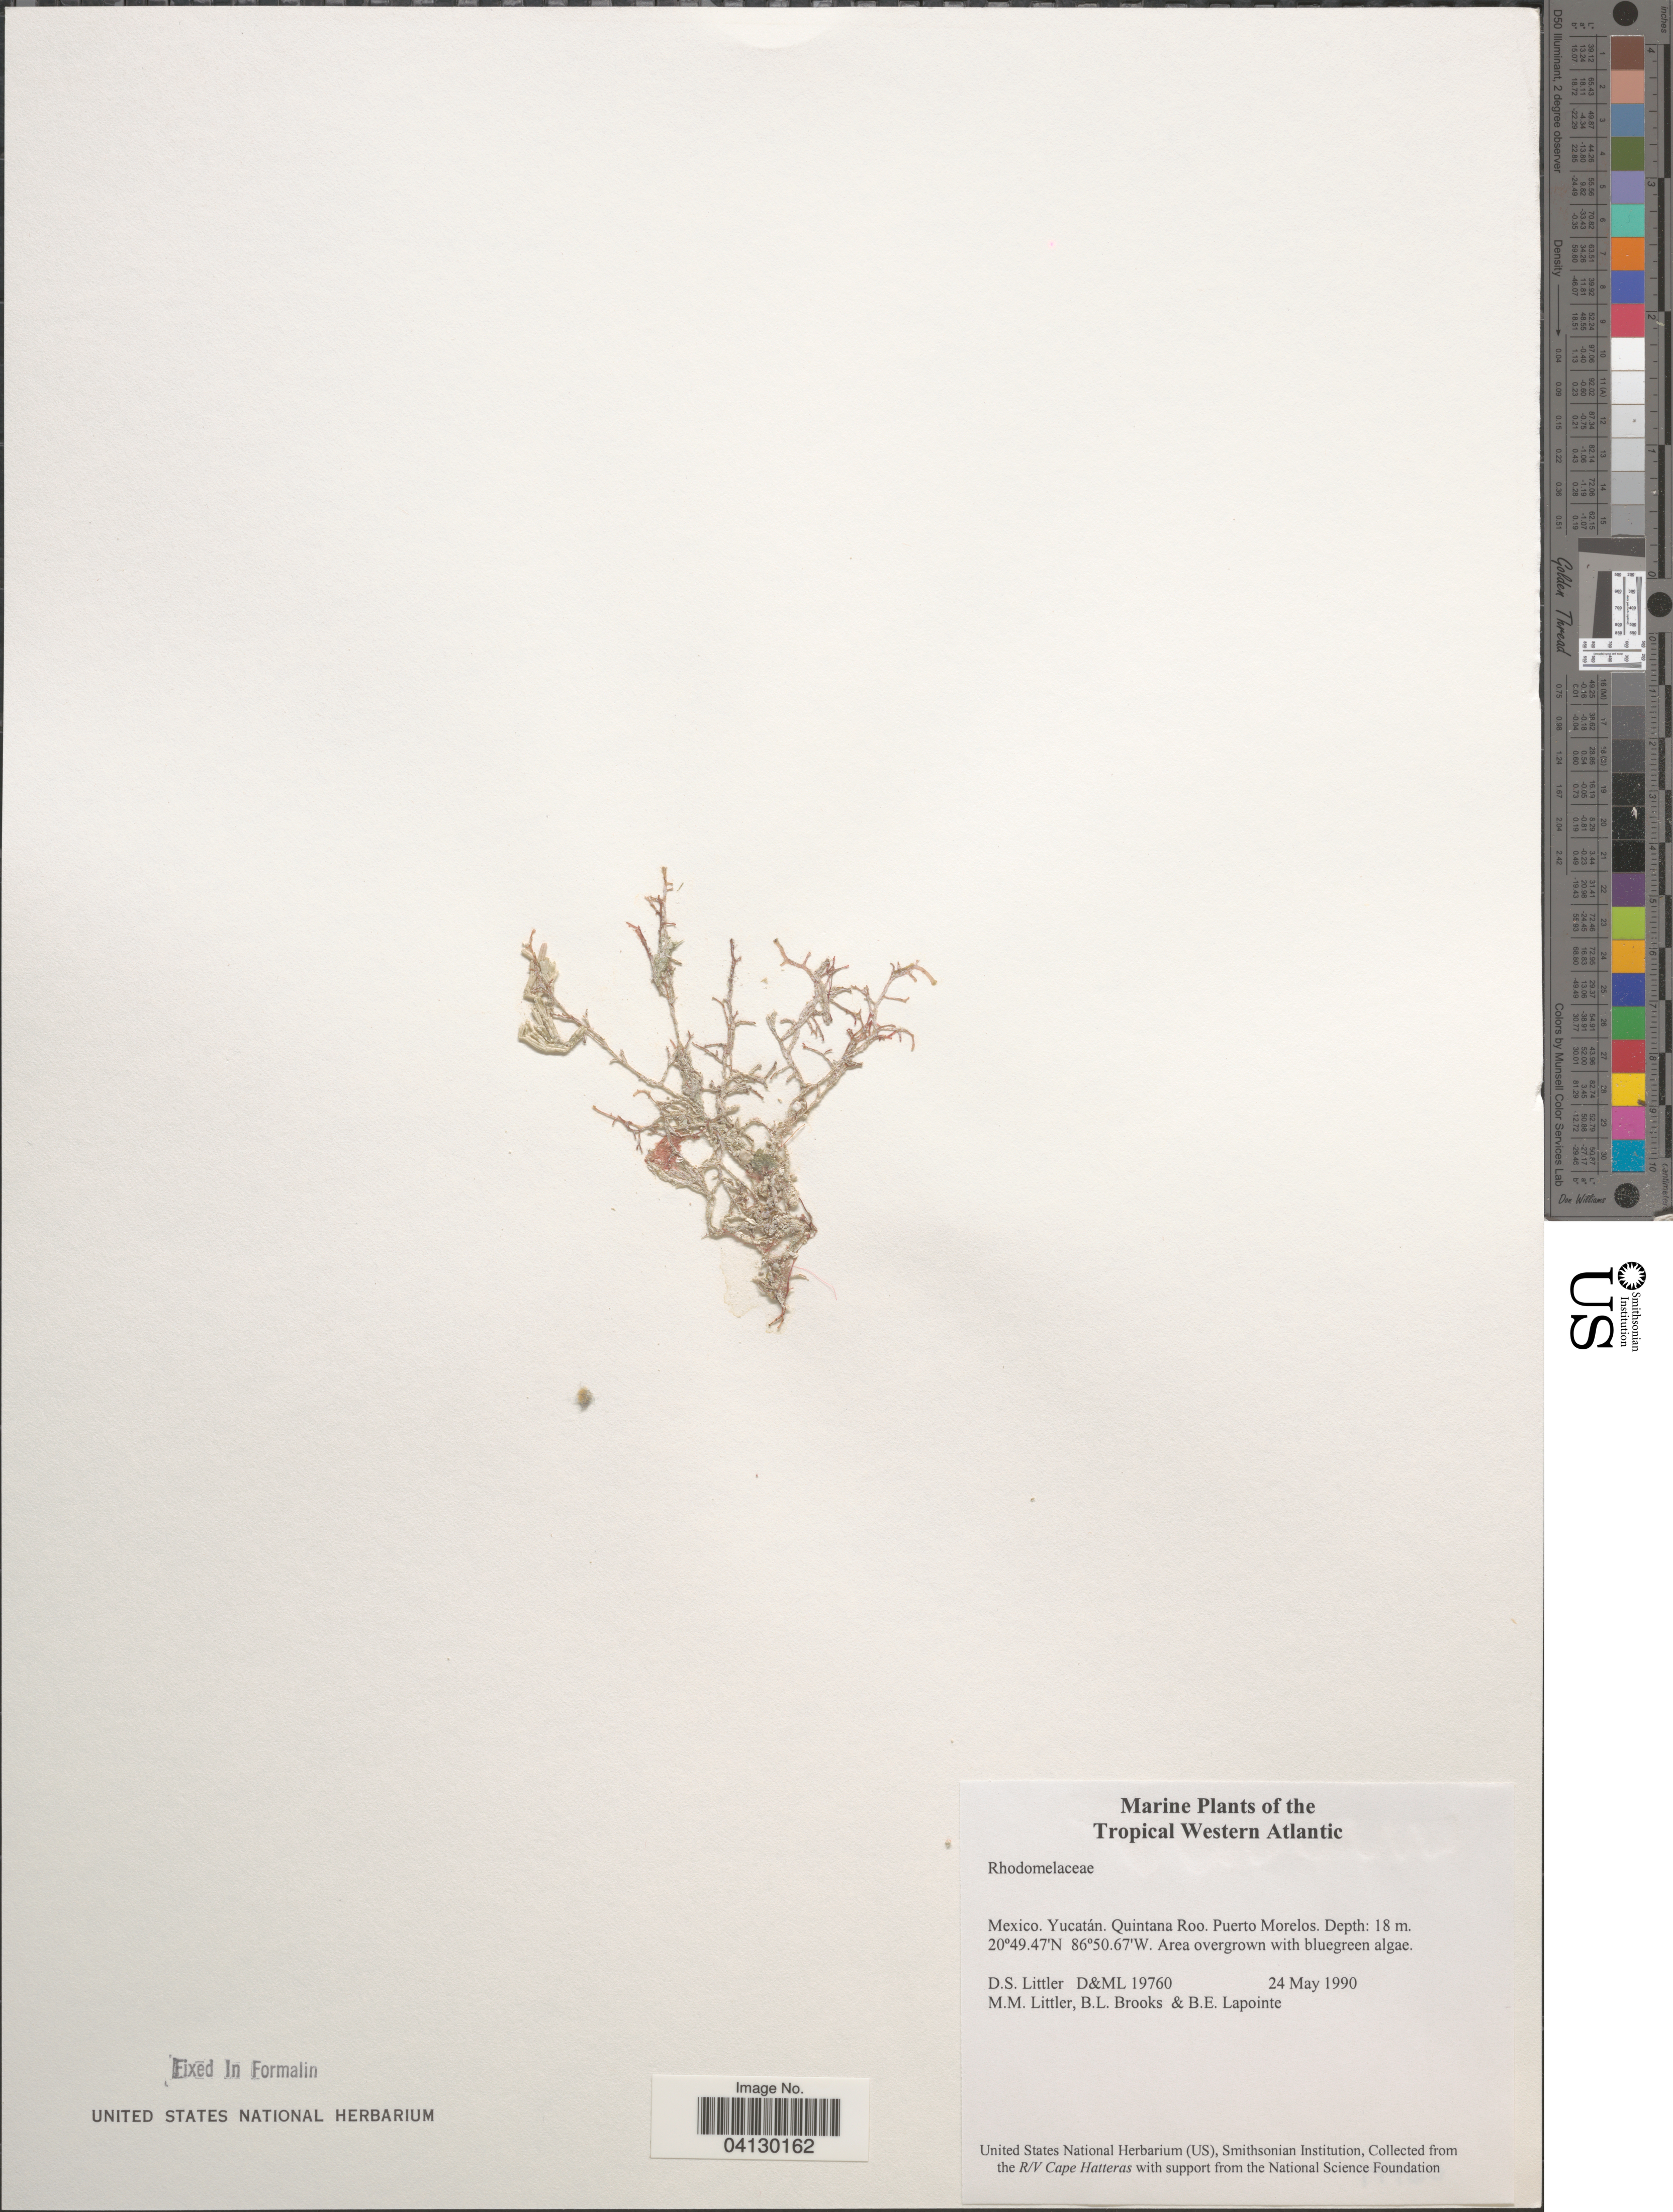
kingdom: Plantae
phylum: Rhodophyta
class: Florideophyceae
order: Corallinales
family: Corallinaceae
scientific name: Crustose Coralline Algae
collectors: D. S. Littler, B. Brooks & B. Lapointe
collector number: D&ML 19760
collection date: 1990-05-24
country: Mexico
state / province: Yucatán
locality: Quintana Roo. Puerto Morelos. The Tropical Western Atlantic.